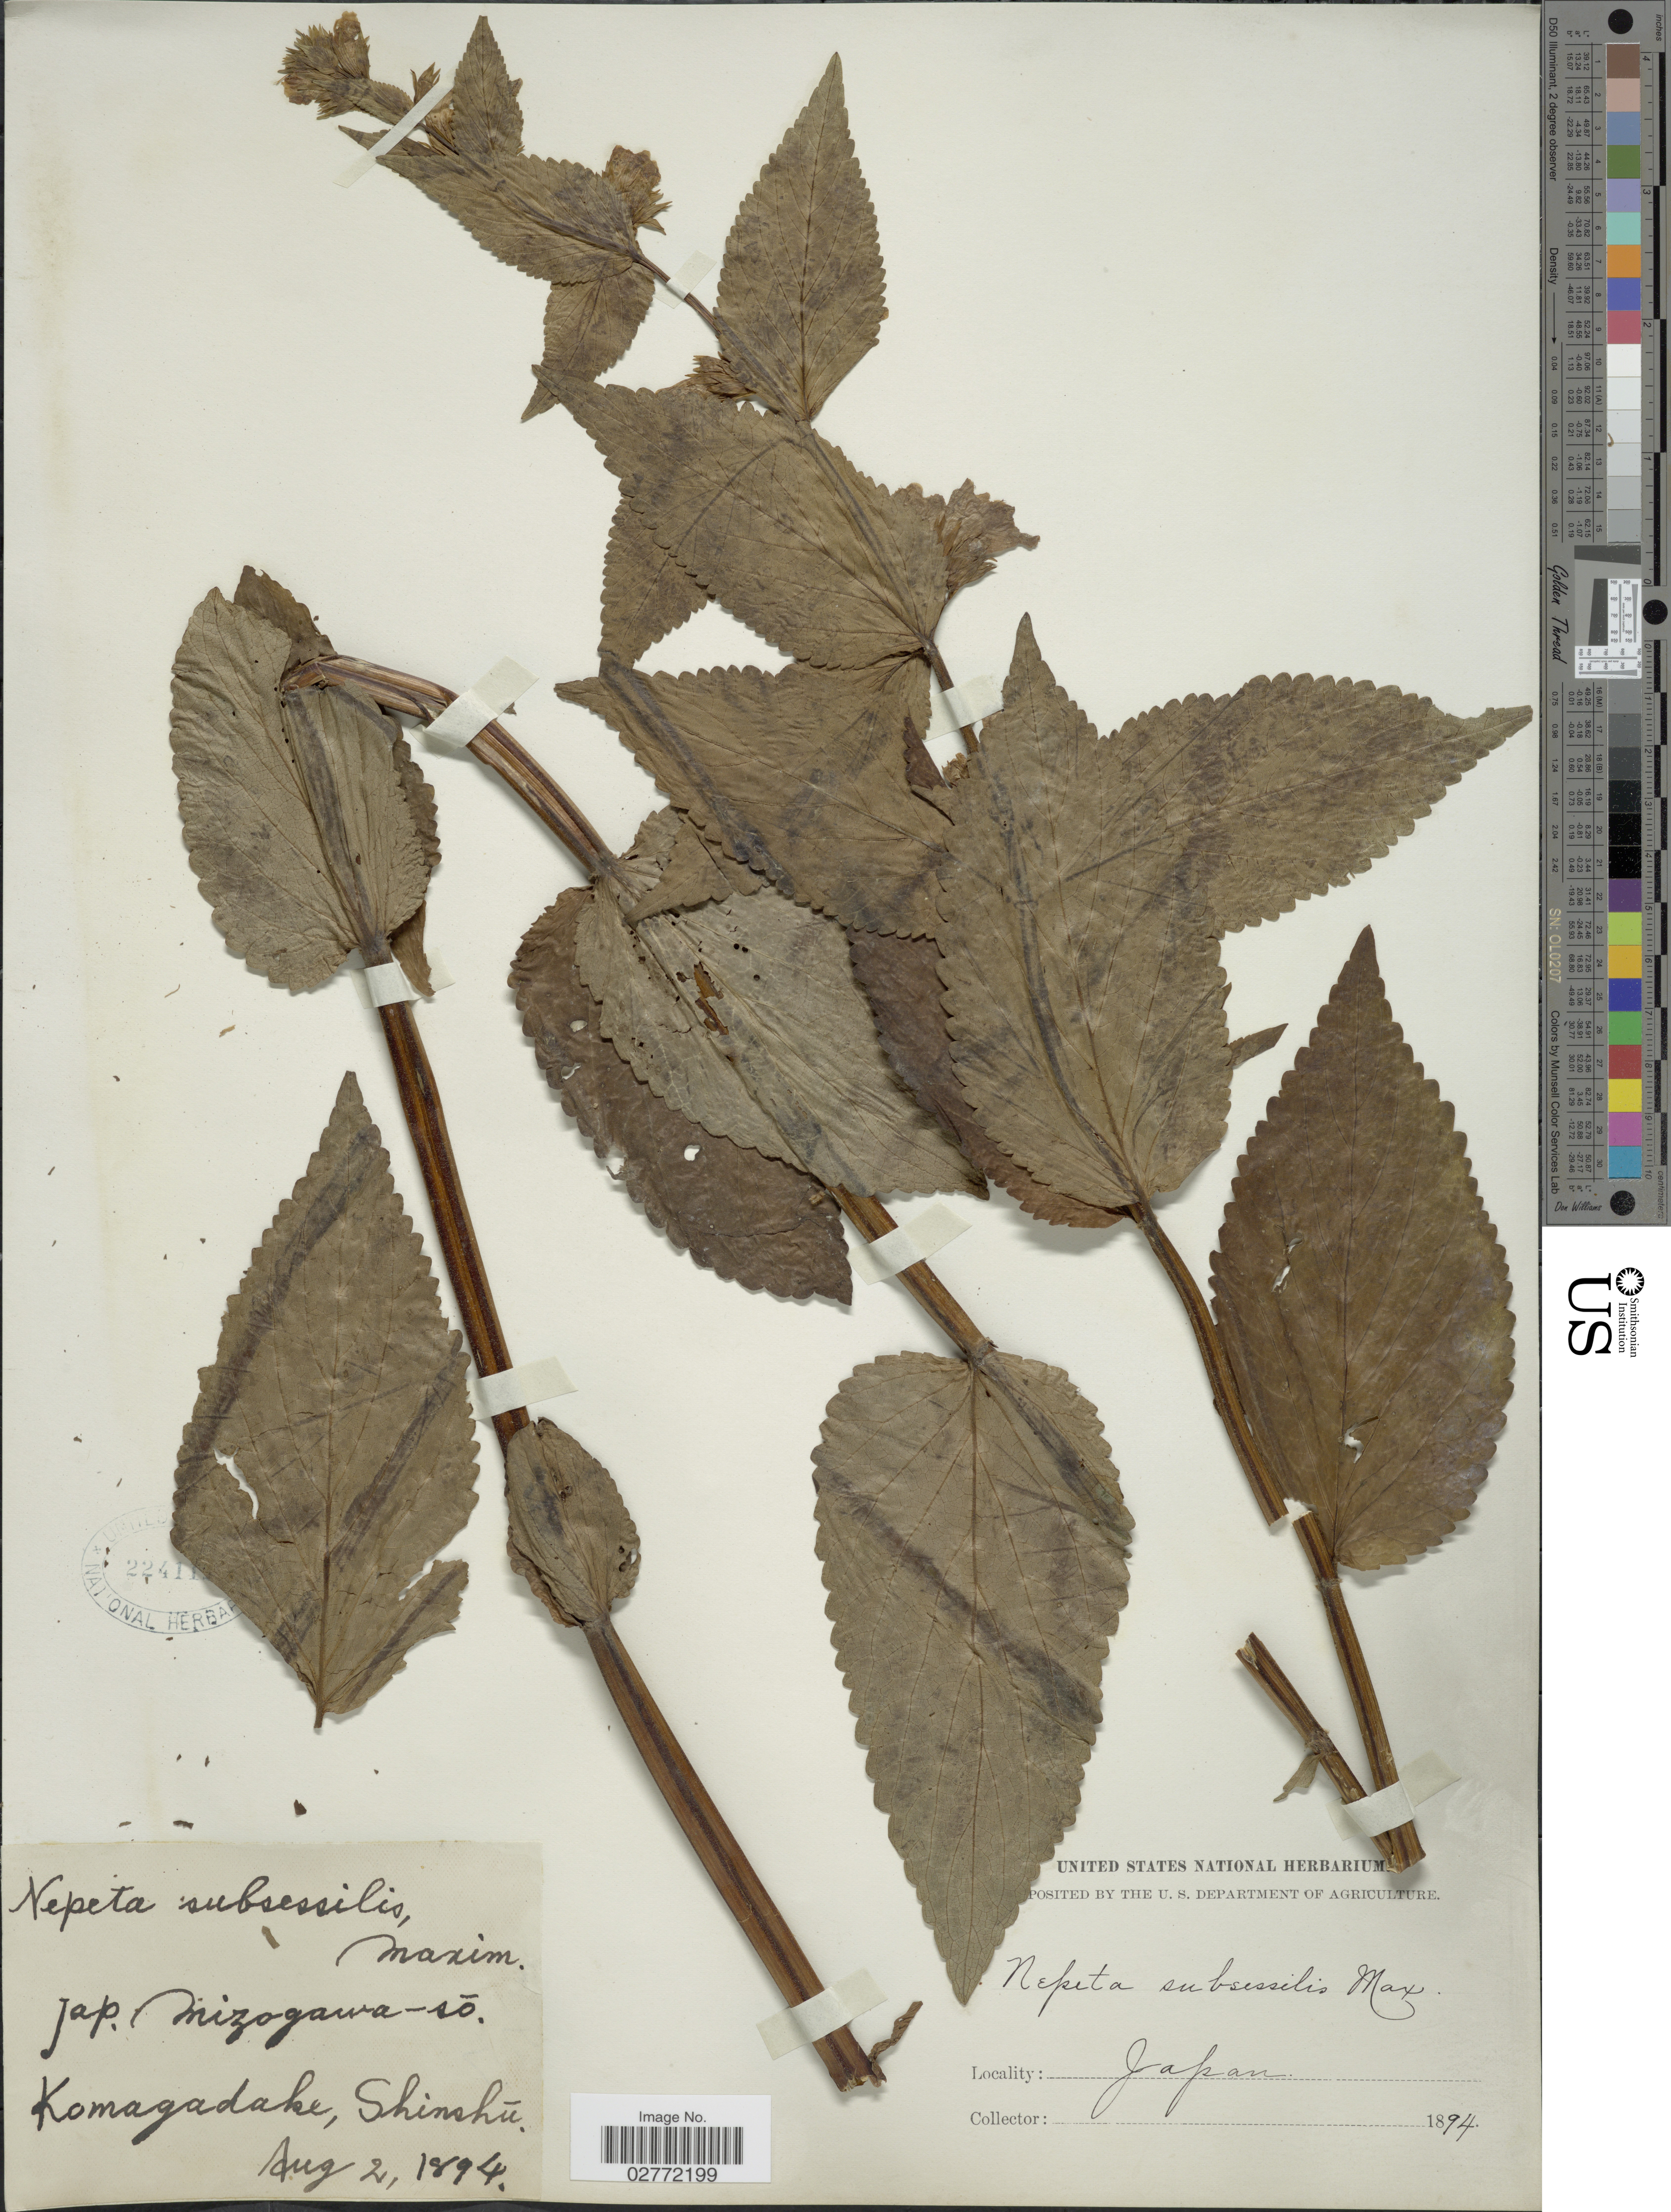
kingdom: Plantae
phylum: Tracheophyta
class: Magnoliopsida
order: Lamiales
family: Lamiaceae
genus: Nepeta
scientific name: Nepeta subsessilis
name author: Maxim.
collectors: ex herb. United States National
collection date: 1894-08-02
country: Japan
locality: Komagadake, Shinshü.